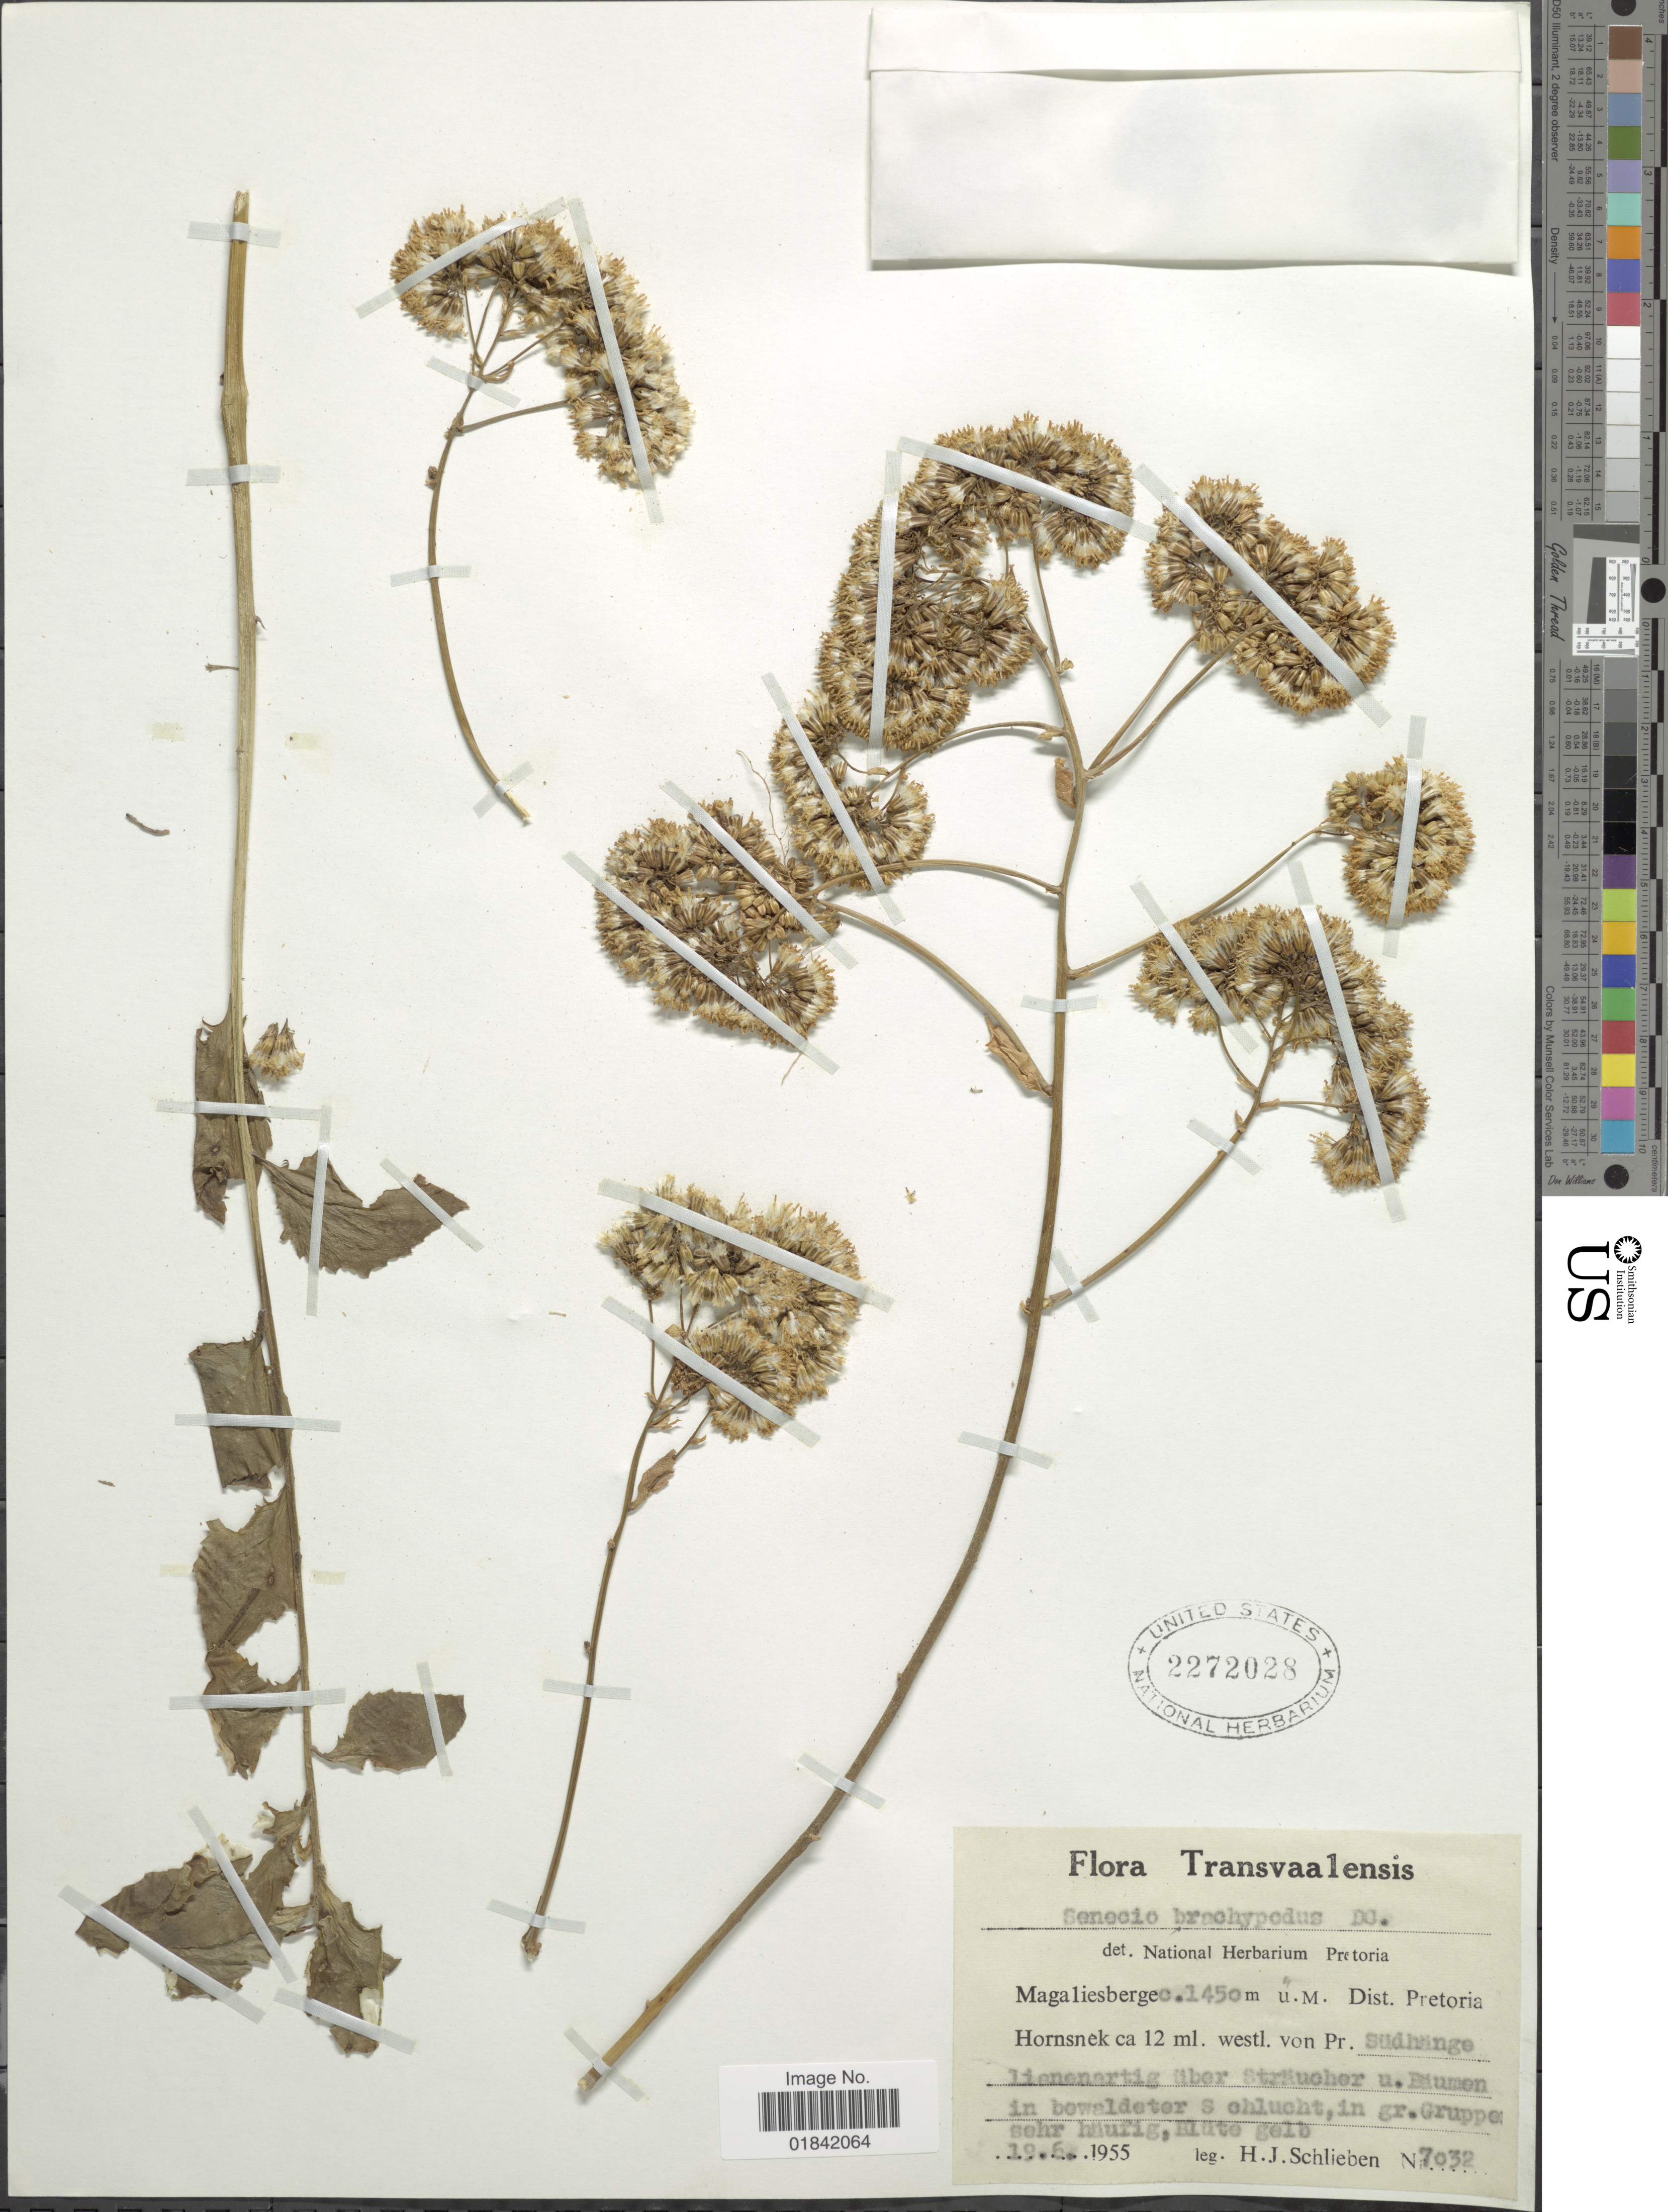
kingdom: Plantae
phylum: Tracheophyta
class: Magnoliopsida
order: Asterales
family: Asteraceae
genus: Senecio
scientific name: Senecio brachypodus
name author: DC.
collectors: H. J. Schlieben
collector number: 7032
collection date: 1955-05-19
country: South Africa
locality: Transvaalenis, Magaliesberge, Dist. Pretoria, Hornsnek ca 12 ml. westl. von Pr. Südhänge lianenertig über sträucher u. bäumen in bowaldeter shlucht, in gr. gruppe sehr häufig, blüte gelb.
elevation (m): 1450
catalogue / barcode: US 2272028